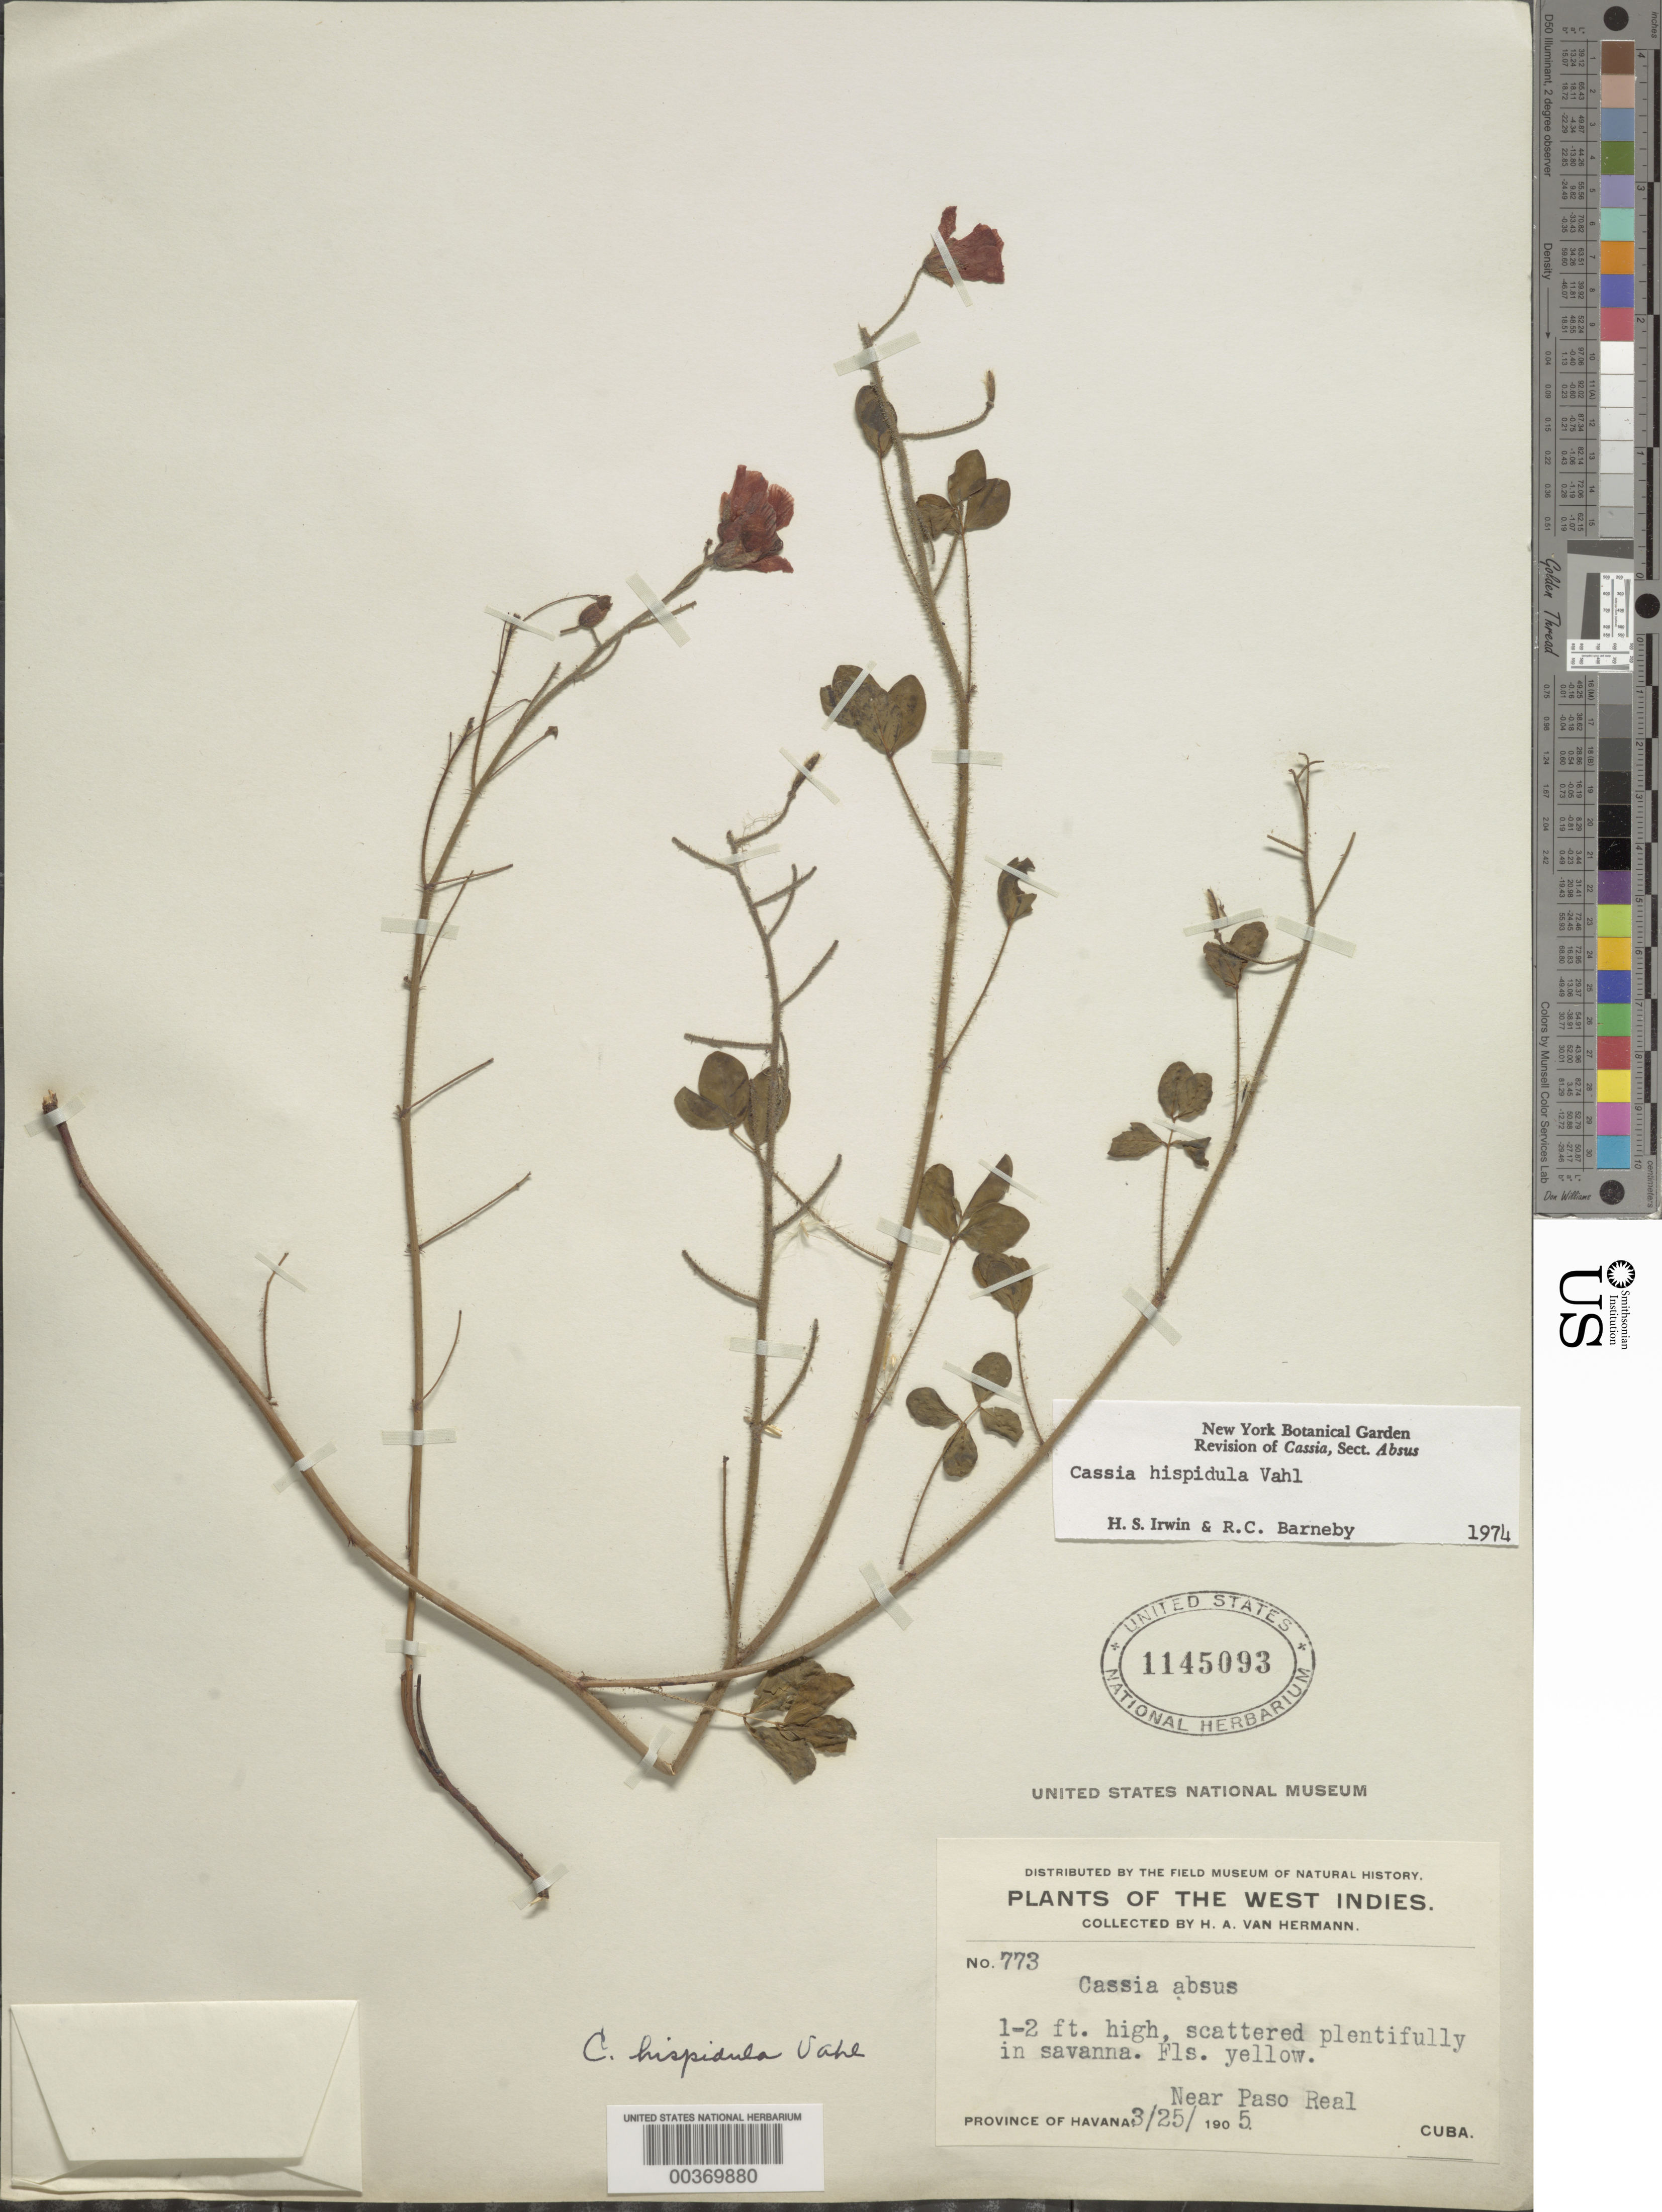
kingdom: Plantae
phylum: Tracheophyta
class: Magnoliopsida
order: Fabales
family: Fabaceae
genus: Chamaecrista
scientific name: Chamaecrista hispidula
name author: (Vahl) H.S. Irwin & Barneby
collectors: H. A. Van Hermann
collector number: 773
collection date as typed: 25 Mar 1905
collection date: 1905-03-25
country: Cuba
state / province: La Habana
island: Greater Antilles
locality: Near paso real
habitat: In savanna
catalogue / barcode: US 1145093